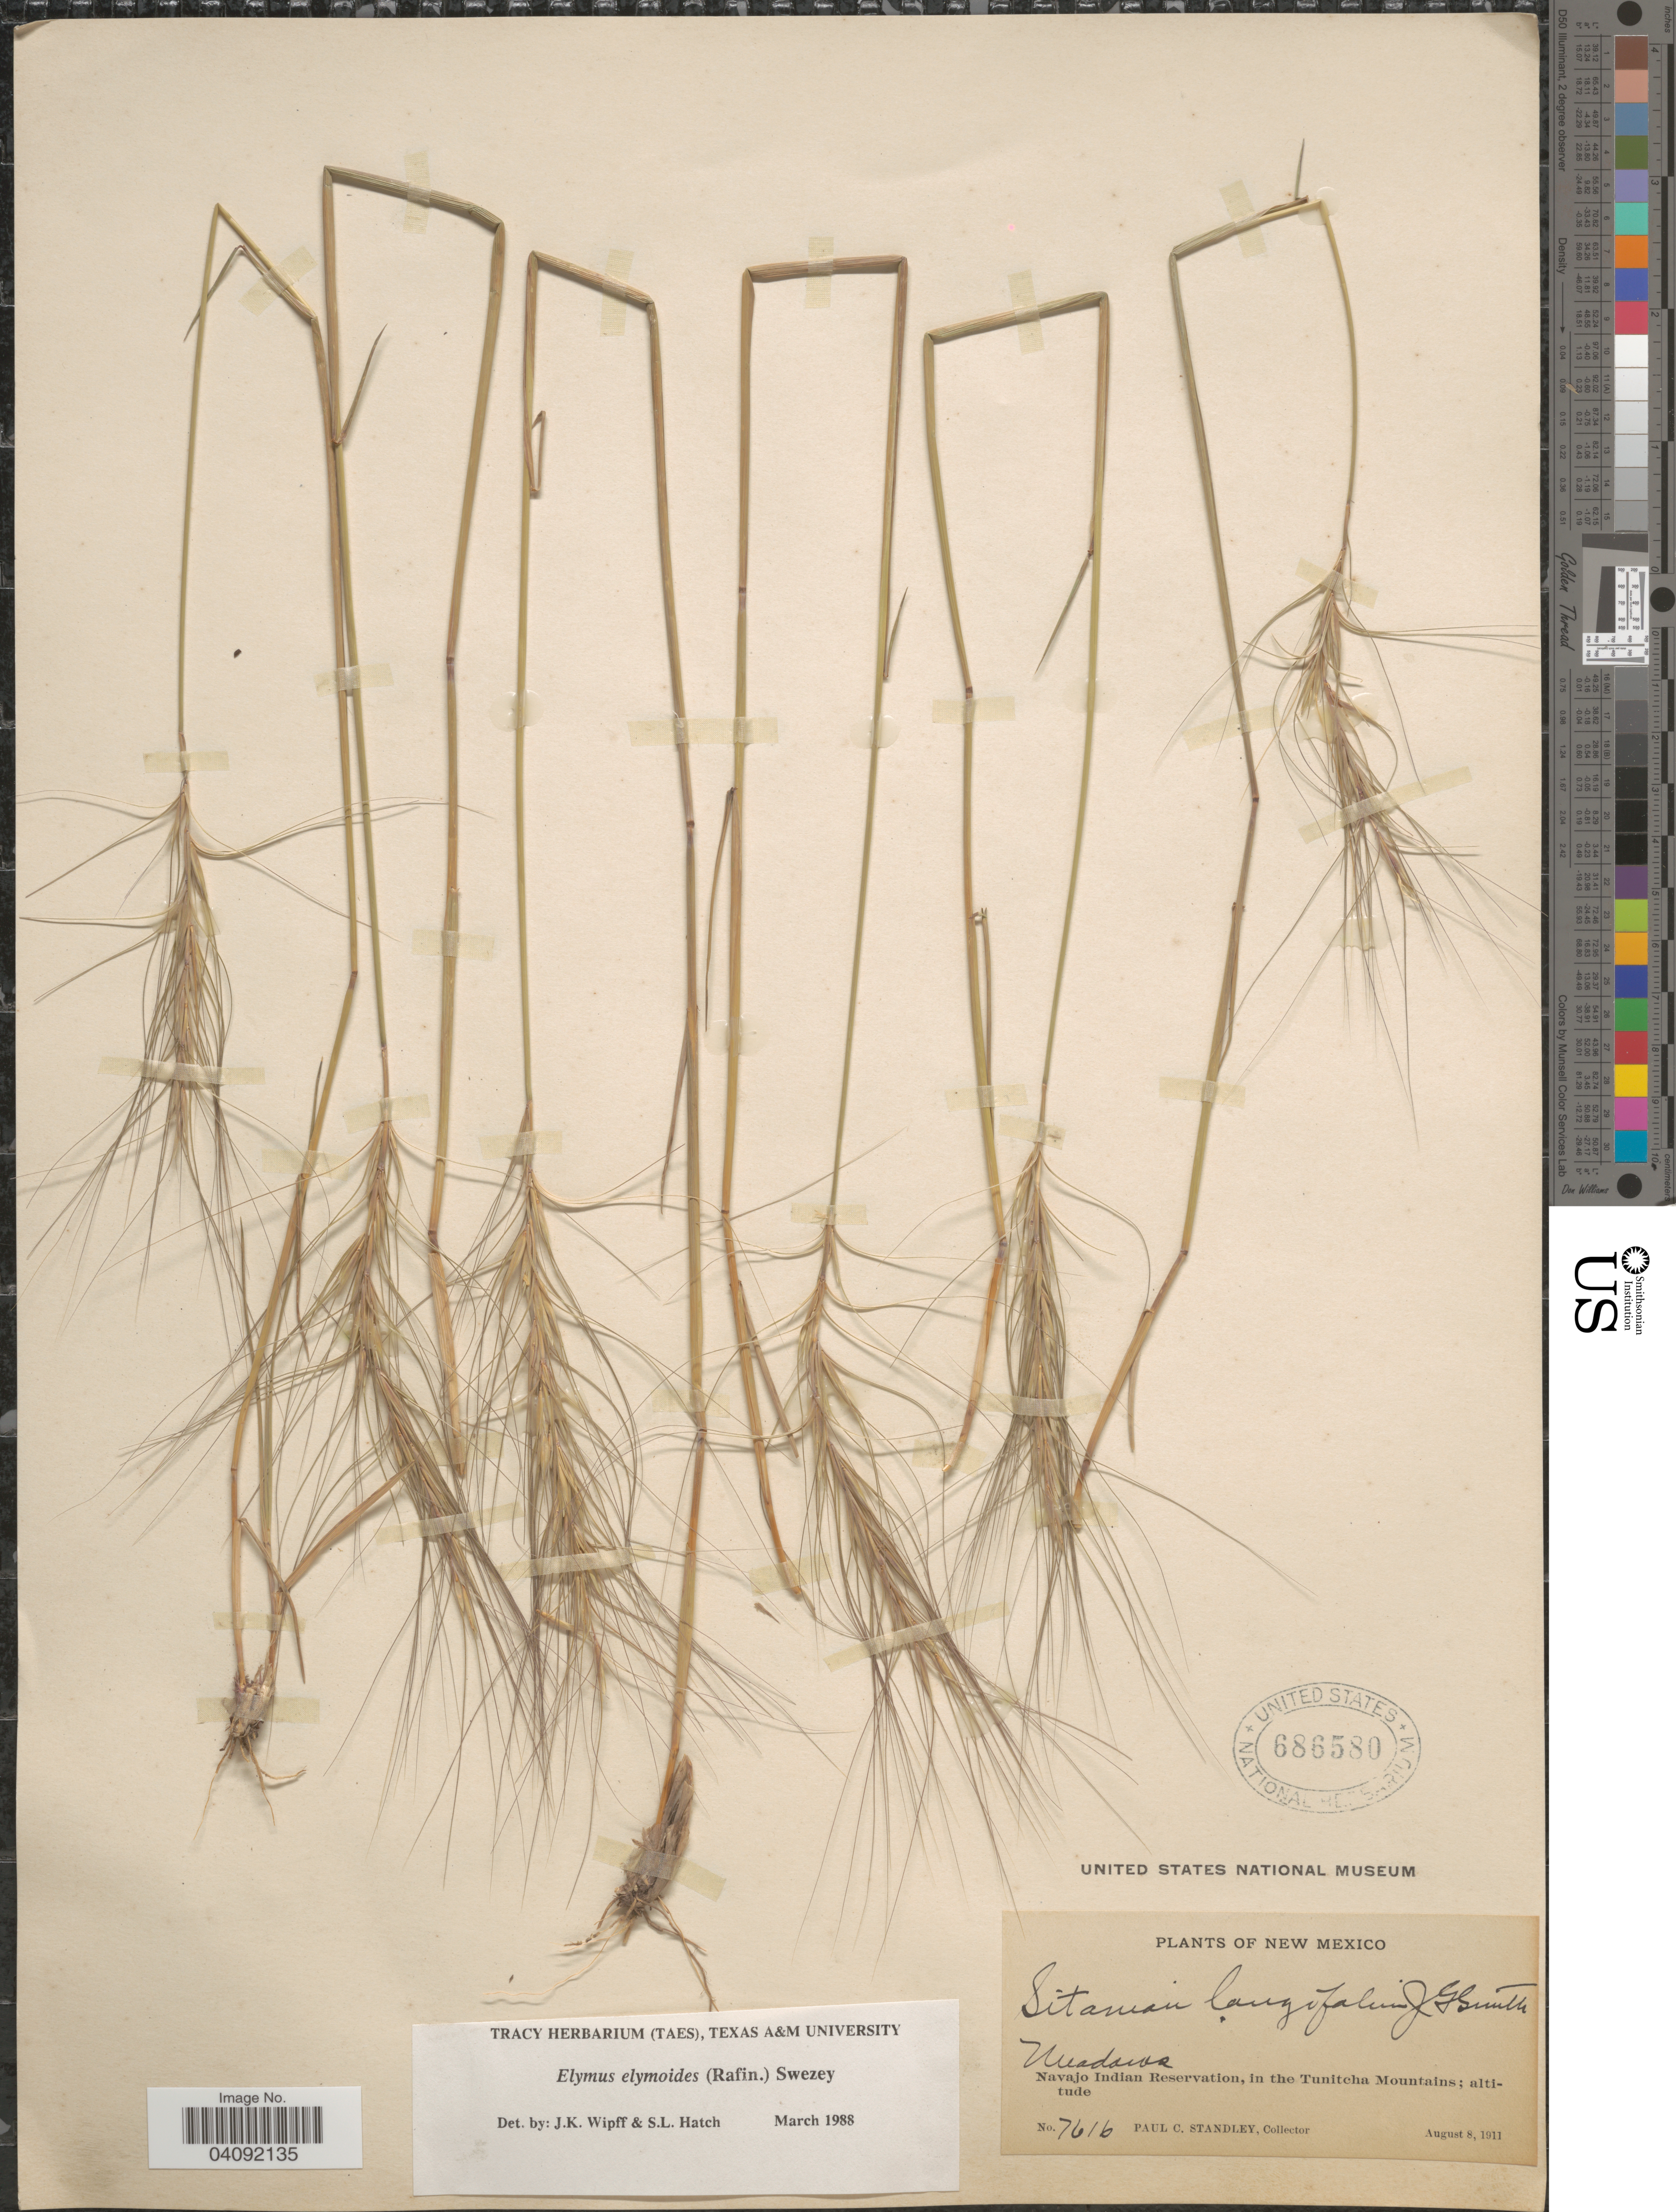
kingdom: Plantae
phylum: Tracheophyta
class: Liliopsida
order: Poales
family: Poaceae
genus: Elymus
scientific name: Elymus elymoides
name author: (Raf.) Swezey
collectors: P. C. Standley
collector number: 7616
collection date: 1911-08-08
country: United States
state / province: New Mexico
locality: Meadows. Navajo Indian Reservation, in the Tunitcha Mountains.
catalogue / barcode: US 686580